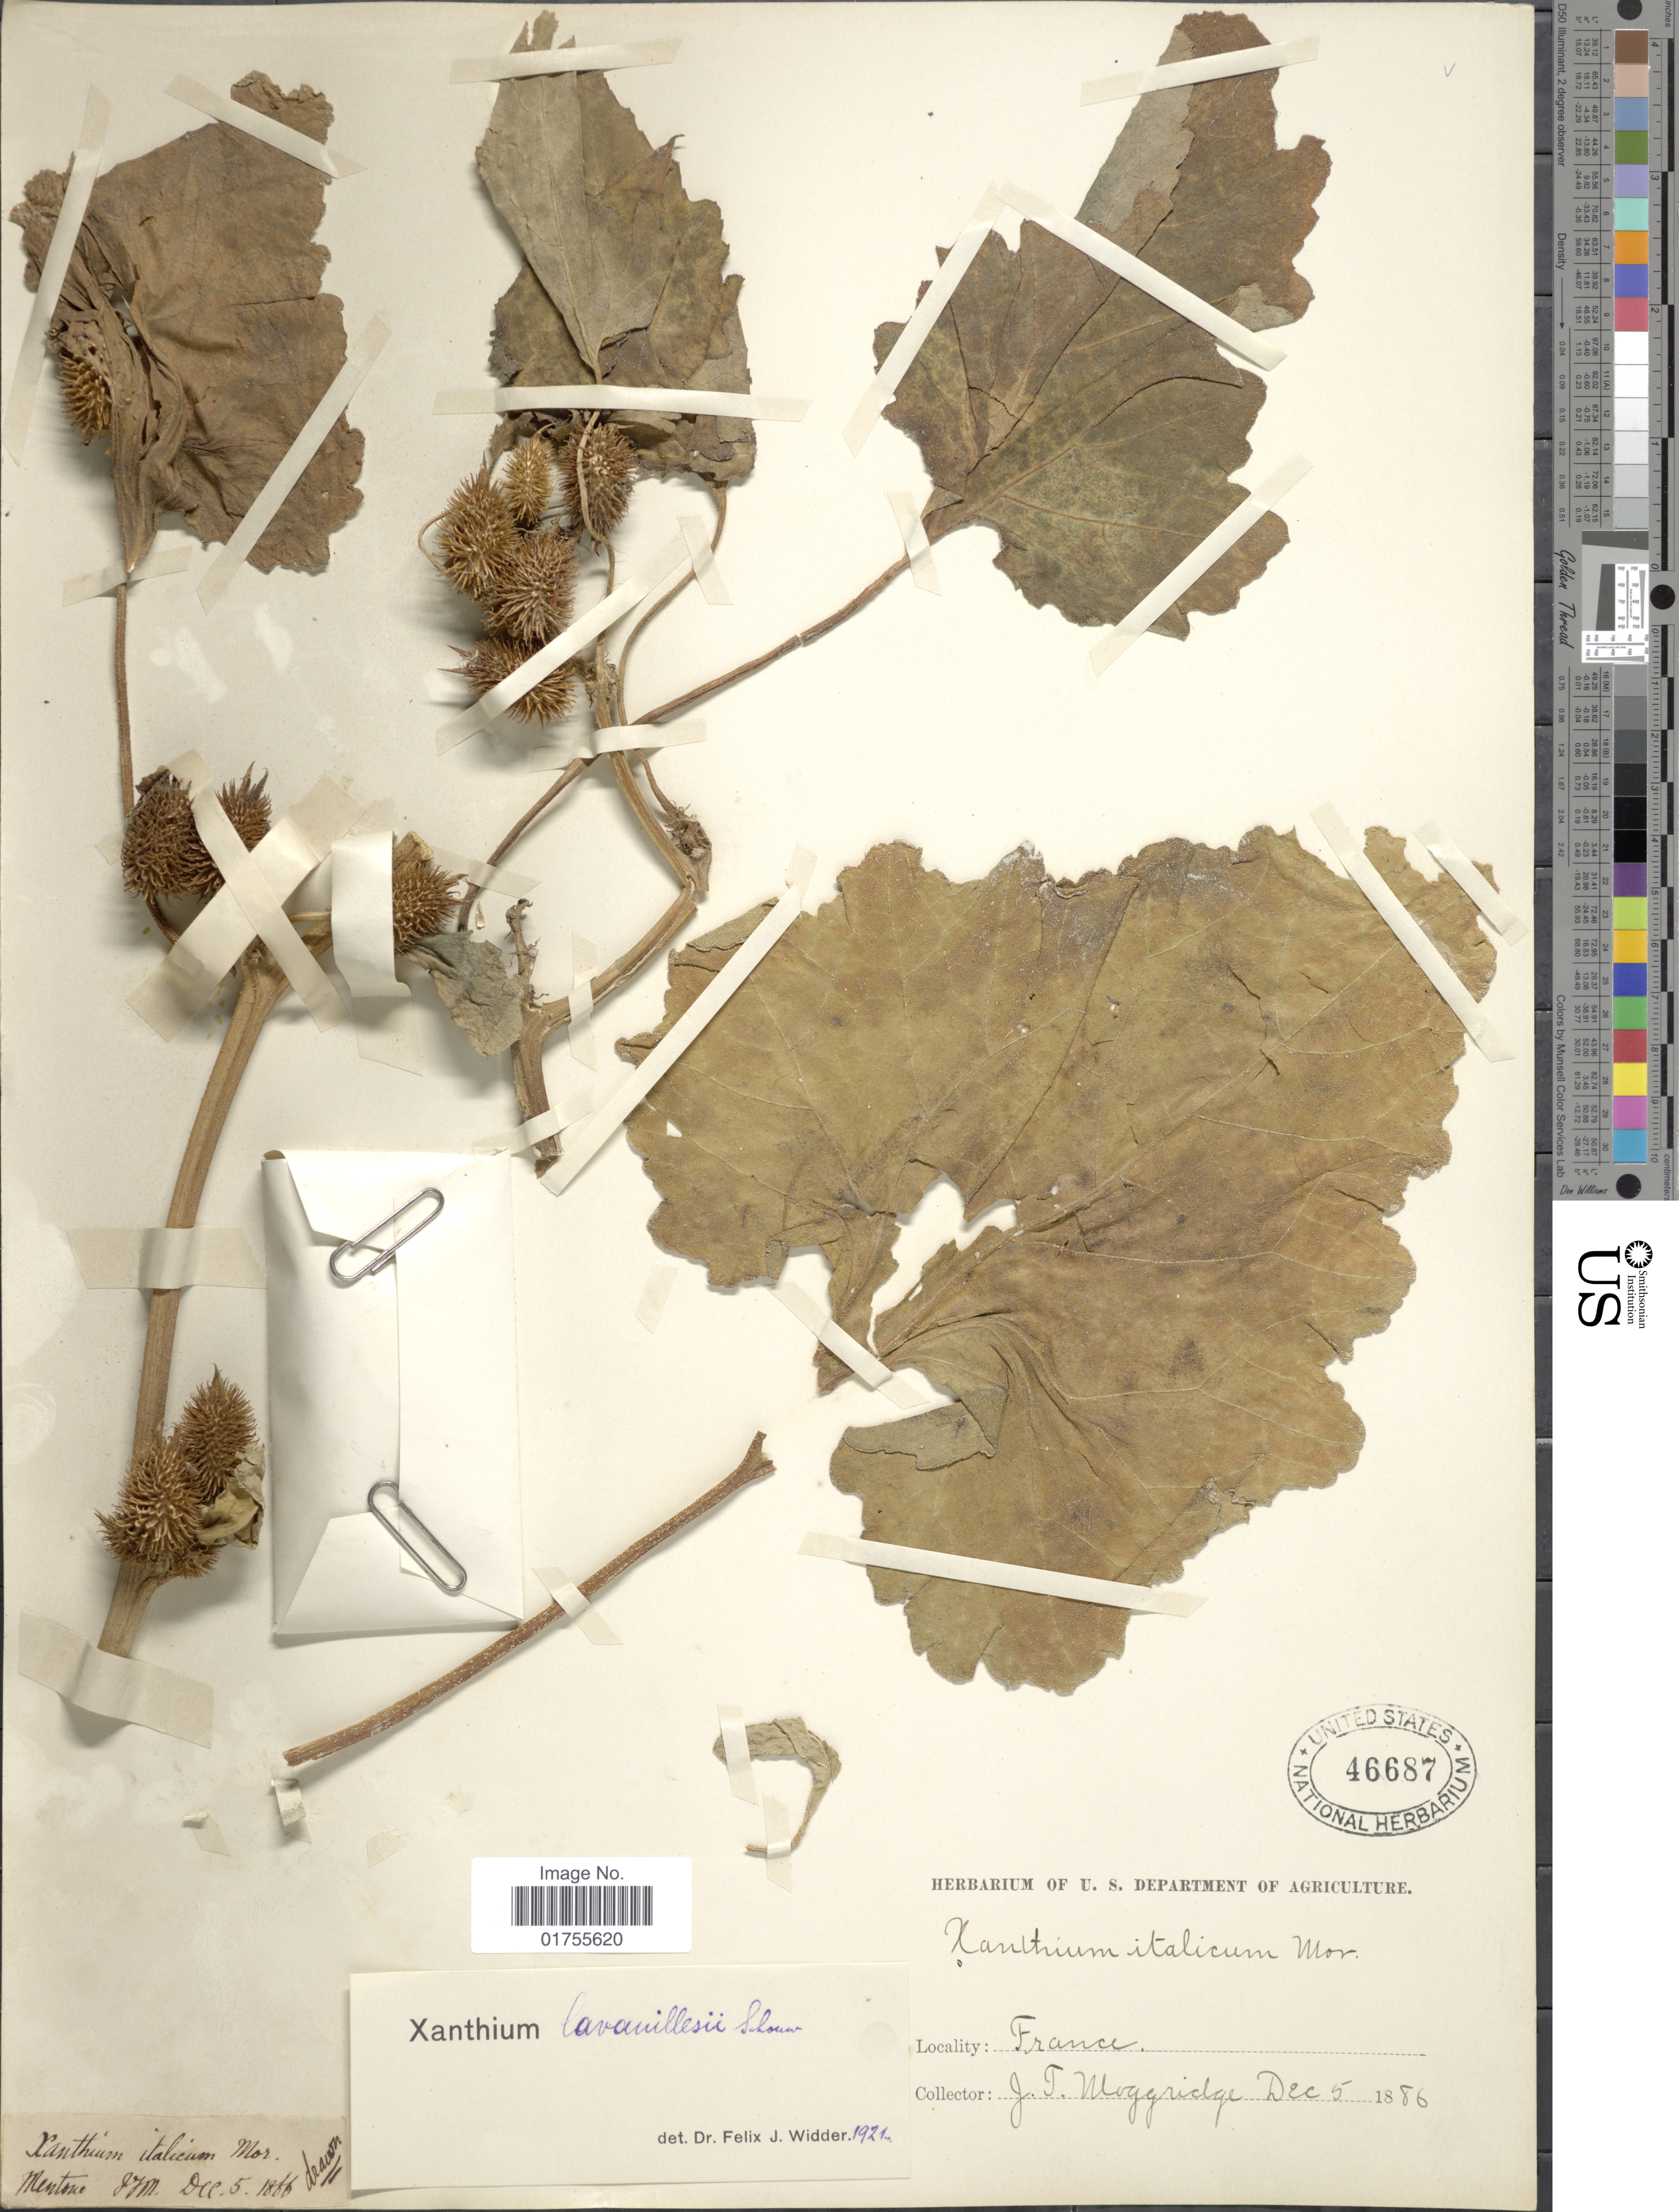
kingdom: Plantae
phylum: Tracheophyta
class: Magnoliopsida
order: Asterales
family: Asteraceae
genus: Xanthium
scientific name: Xanthium cavanillesii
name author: Schouw ex Didr.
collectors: J. T. Moggridge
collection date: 1886-12-05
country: France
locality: Menton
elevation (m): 800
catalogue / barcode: US 46687